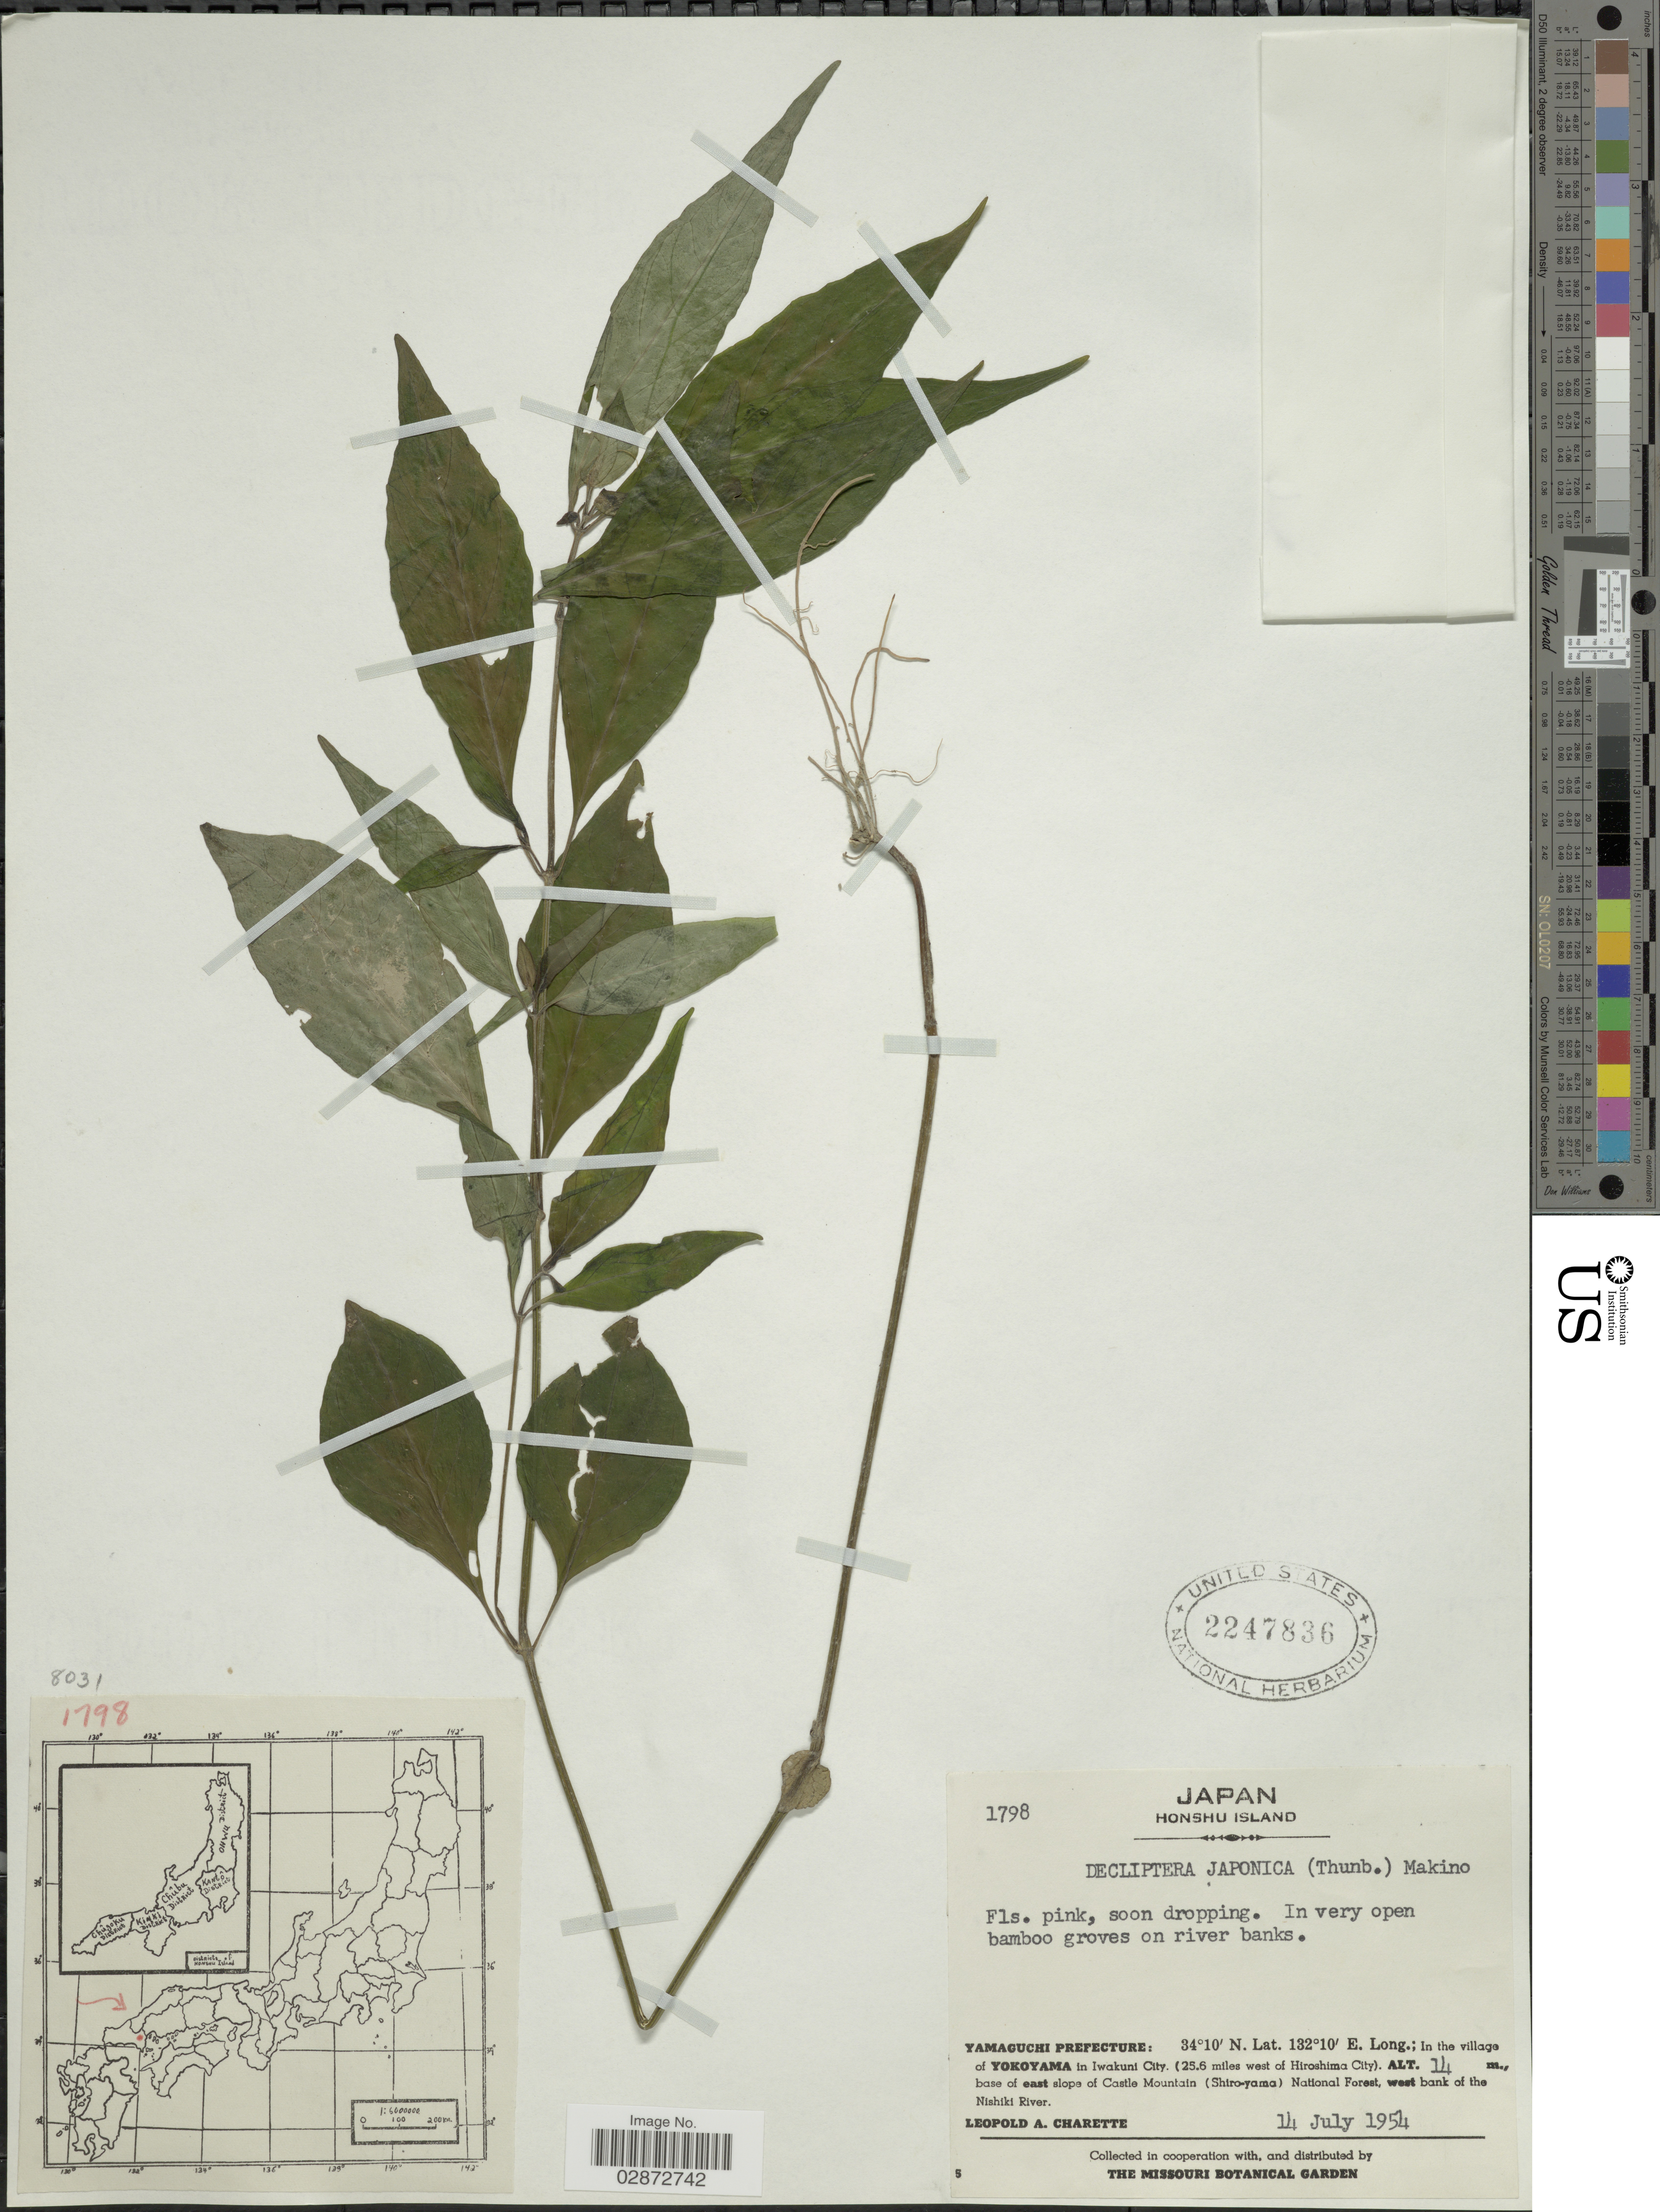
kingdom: Plantae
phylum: Tracheophyta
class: Magnoliopsida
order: Lamiales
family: Acanthaceae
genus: Dicliptera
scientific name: Dicliptera japonica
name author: (Thunb.) Makino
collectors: L. A. Charette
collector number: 1798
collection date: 1954-07-14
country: Japan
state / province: Yamaguti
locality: Honshu Island. Yamaguchi prefecture: In the village of Yokoyama. In Iwakuni City. (25.6 miles west of Hiroshima City). base of east slope of Castle Mountain (Shiro-Yama) National Forest, west bank of the Nishiki River.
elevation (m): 14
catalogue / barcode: US 2247836